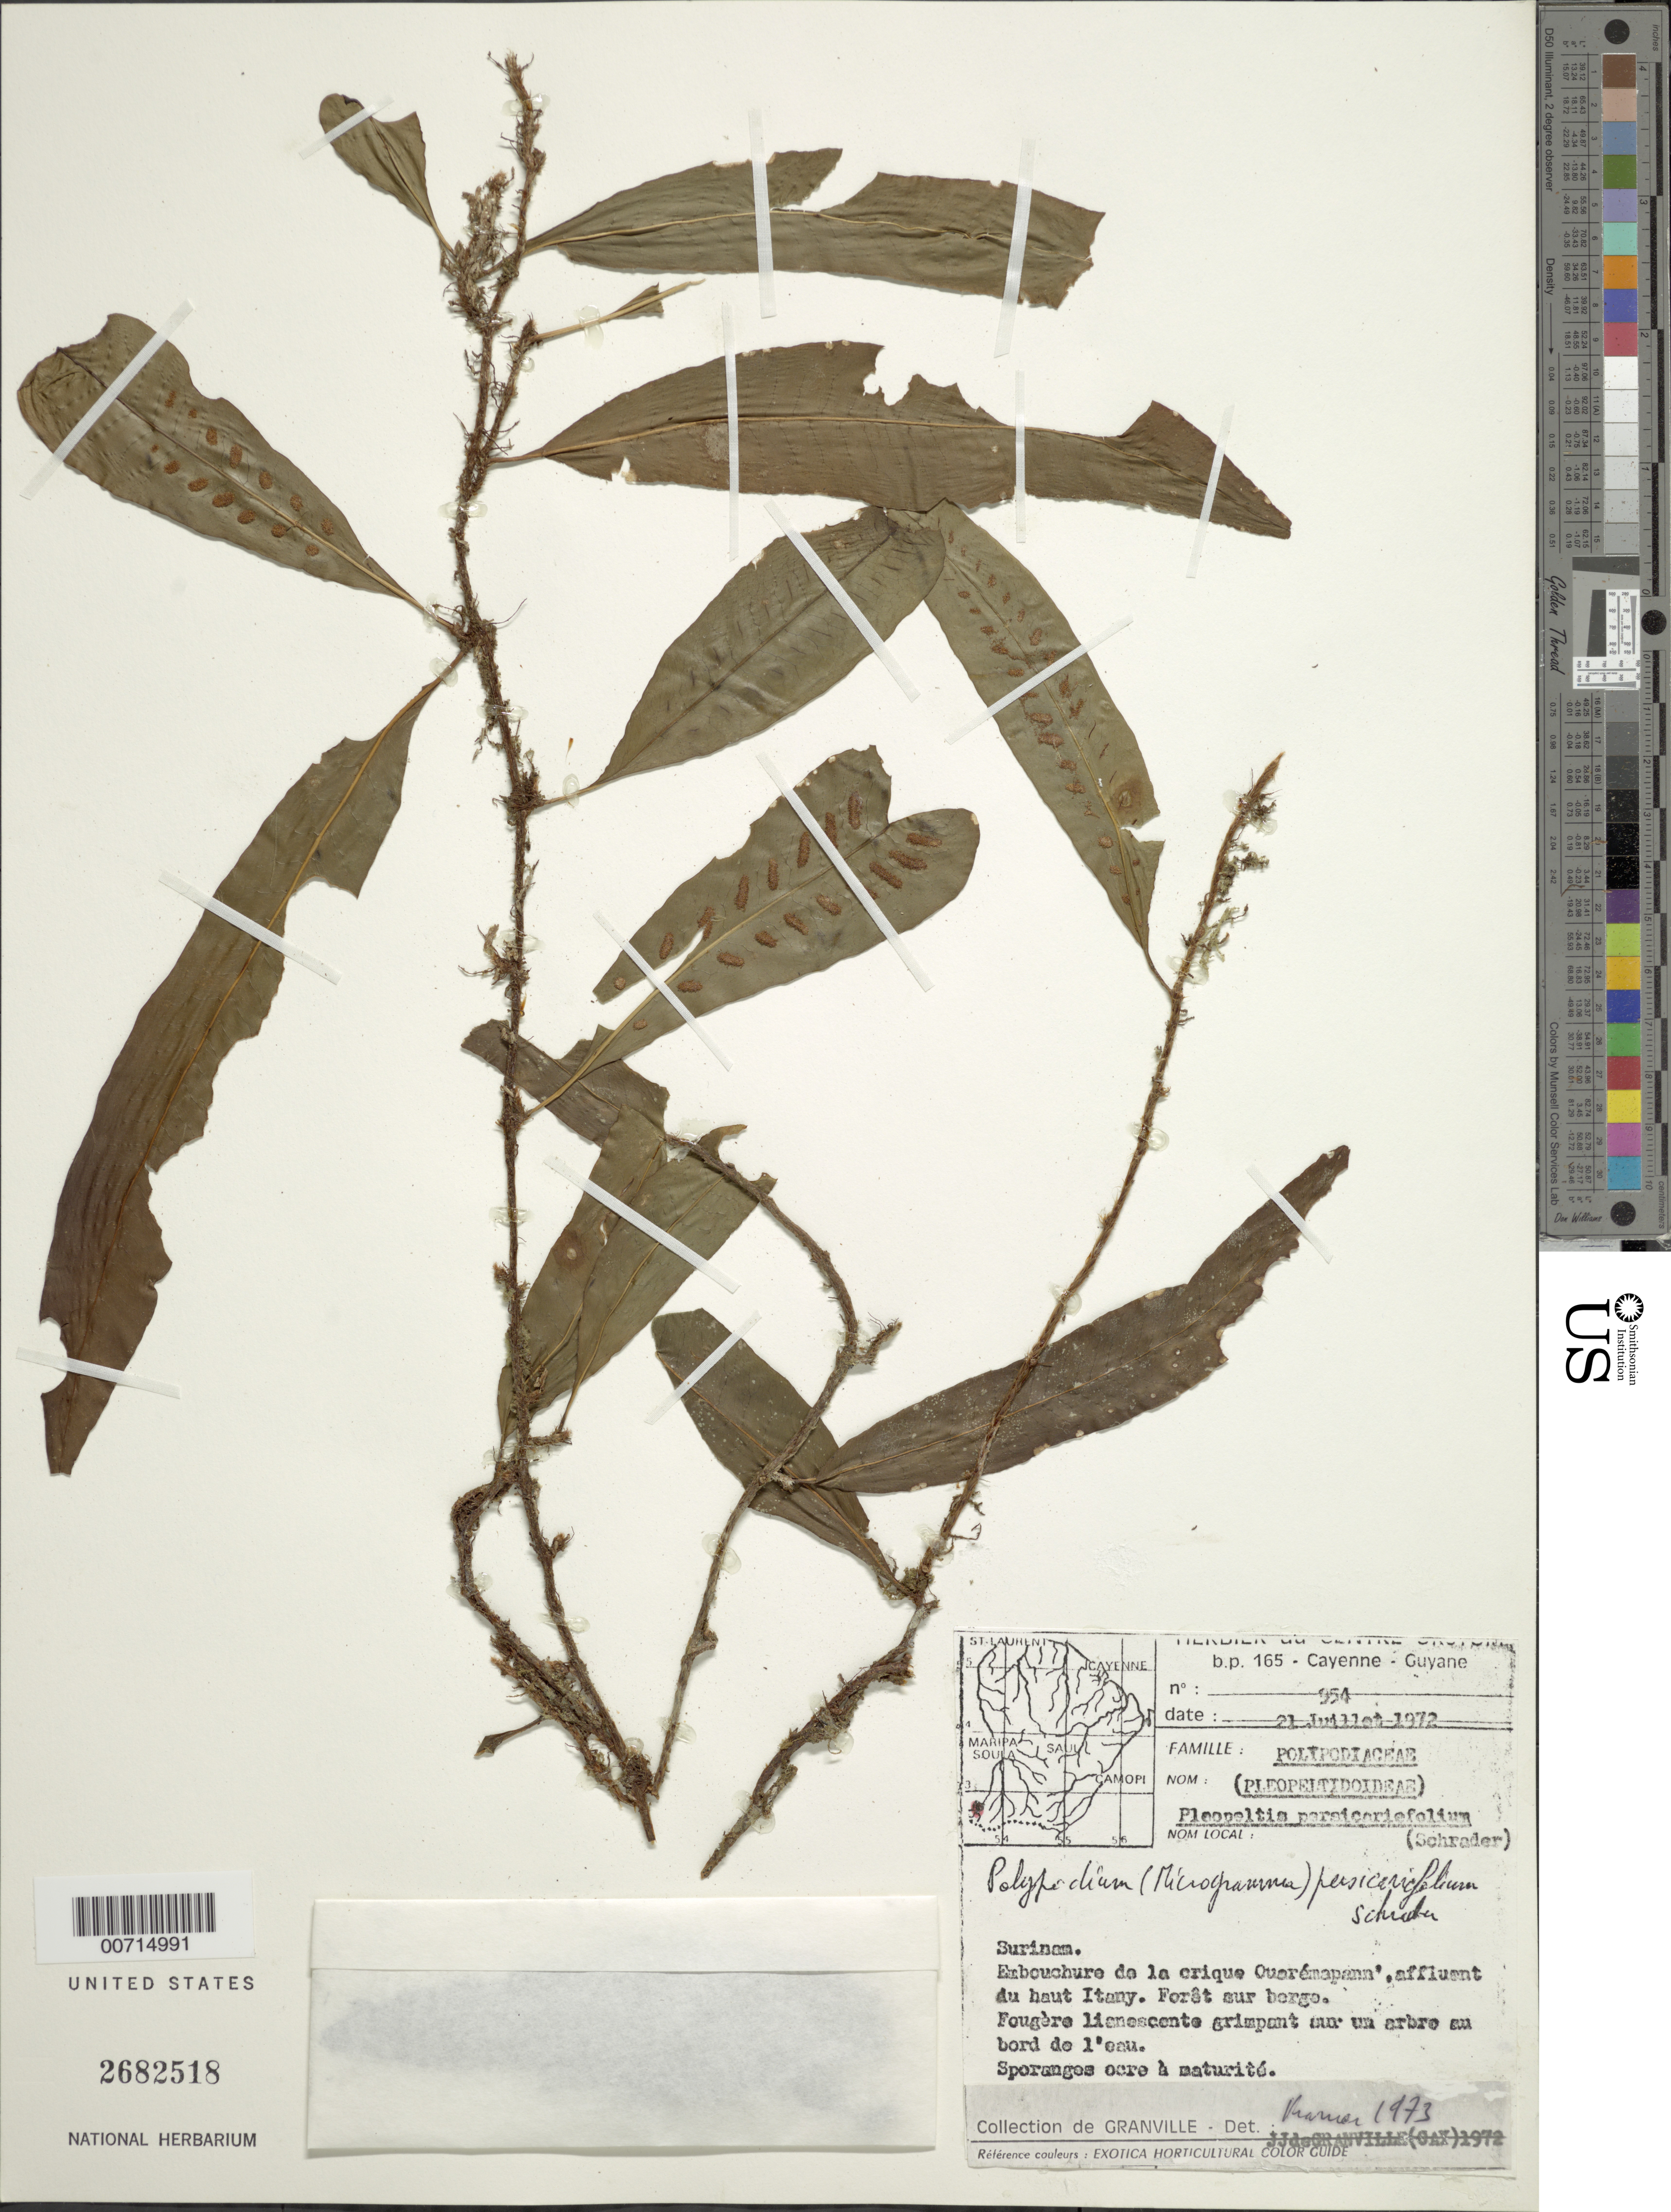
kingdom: Plantae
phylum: Tracheophyta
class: Polypodiopsida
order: Polypodiales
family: Polypodiaceae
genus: Microgramma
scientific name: Microgramma persicariifolia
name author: (Schrad.) C. Presl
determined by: Kramer, K. U.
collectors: J.-J. de Granville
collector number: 954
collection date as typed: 21-Jul-72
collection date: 1972-07-21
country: Suriname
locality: Crique Ouaremapann, affl. of Itany R.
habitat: Creek bank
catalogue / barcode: US 2682518